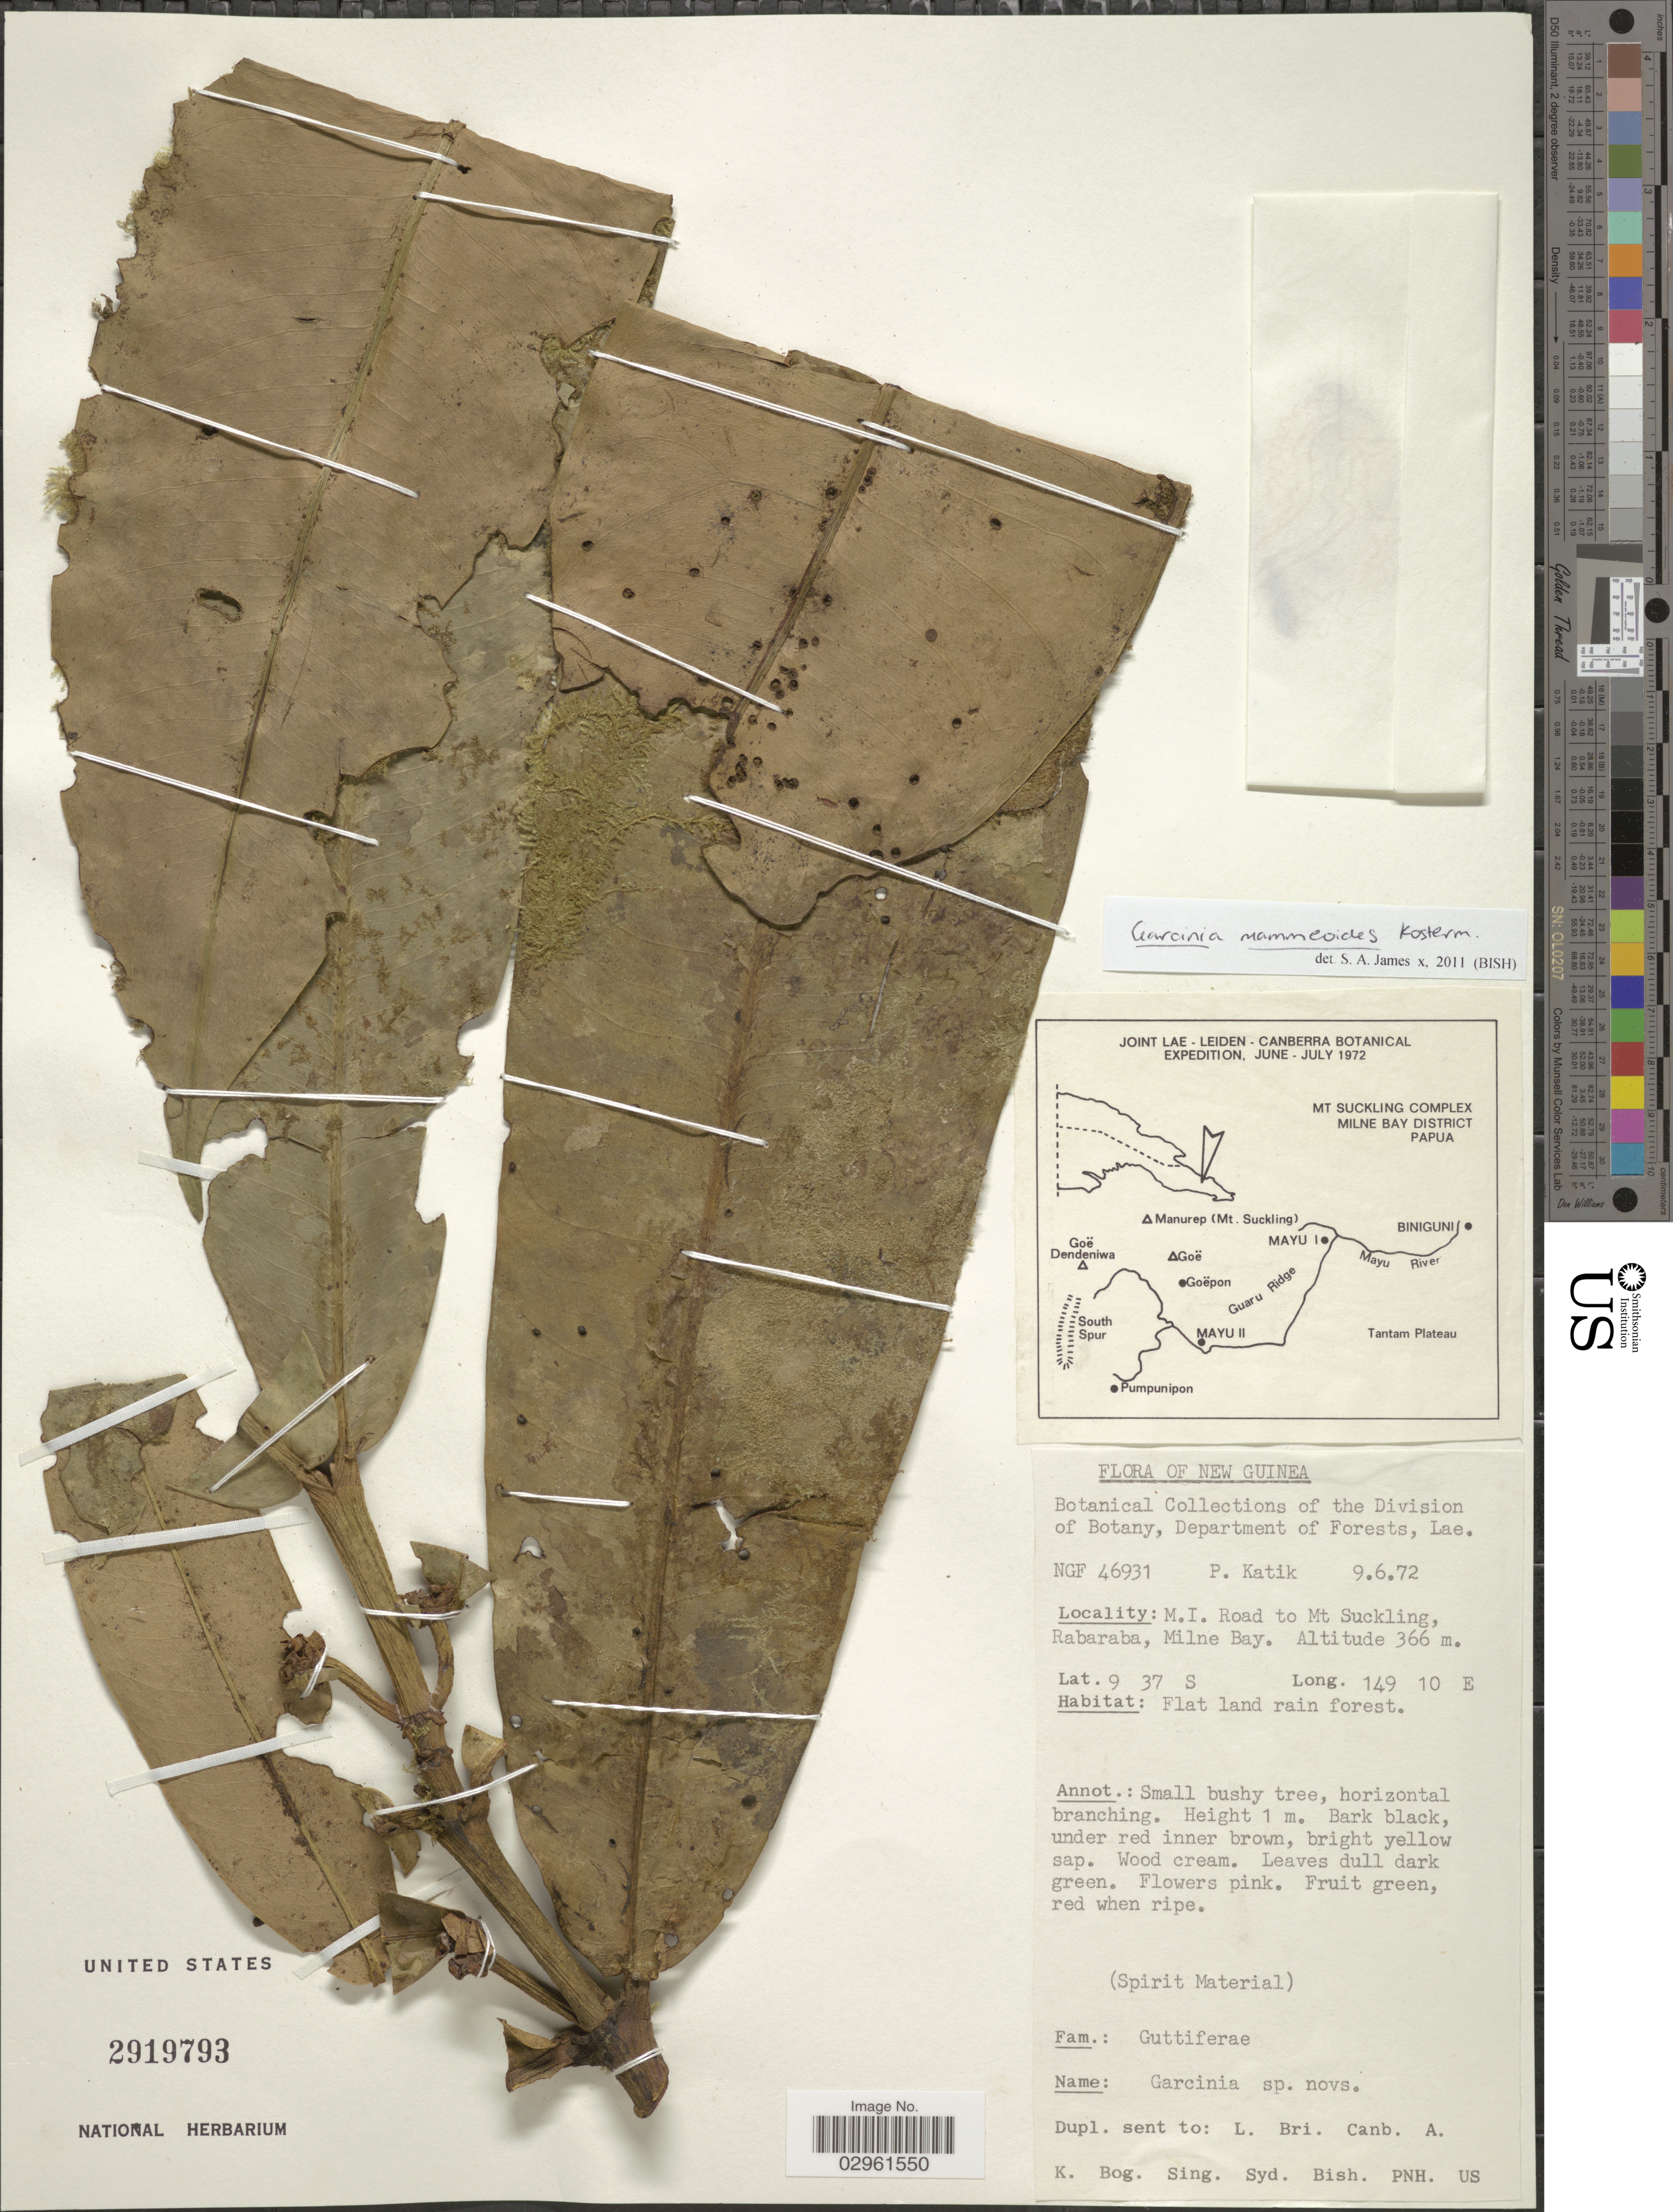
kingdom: Plantae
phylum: Tracheophyta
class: Magnoliopsida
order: Malpighiales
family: Clusiaceae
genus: Garcinia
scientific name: Garcinia mammeoides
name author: Kosterm.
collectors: P. Katik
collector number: NGF46931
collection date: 1972-06-09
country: Papua New Guinea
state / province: Milne Bay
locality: New Guinea, M.I. Road to Mt Suckling, Rabaraba.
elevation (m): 366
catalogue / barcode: US 2919793